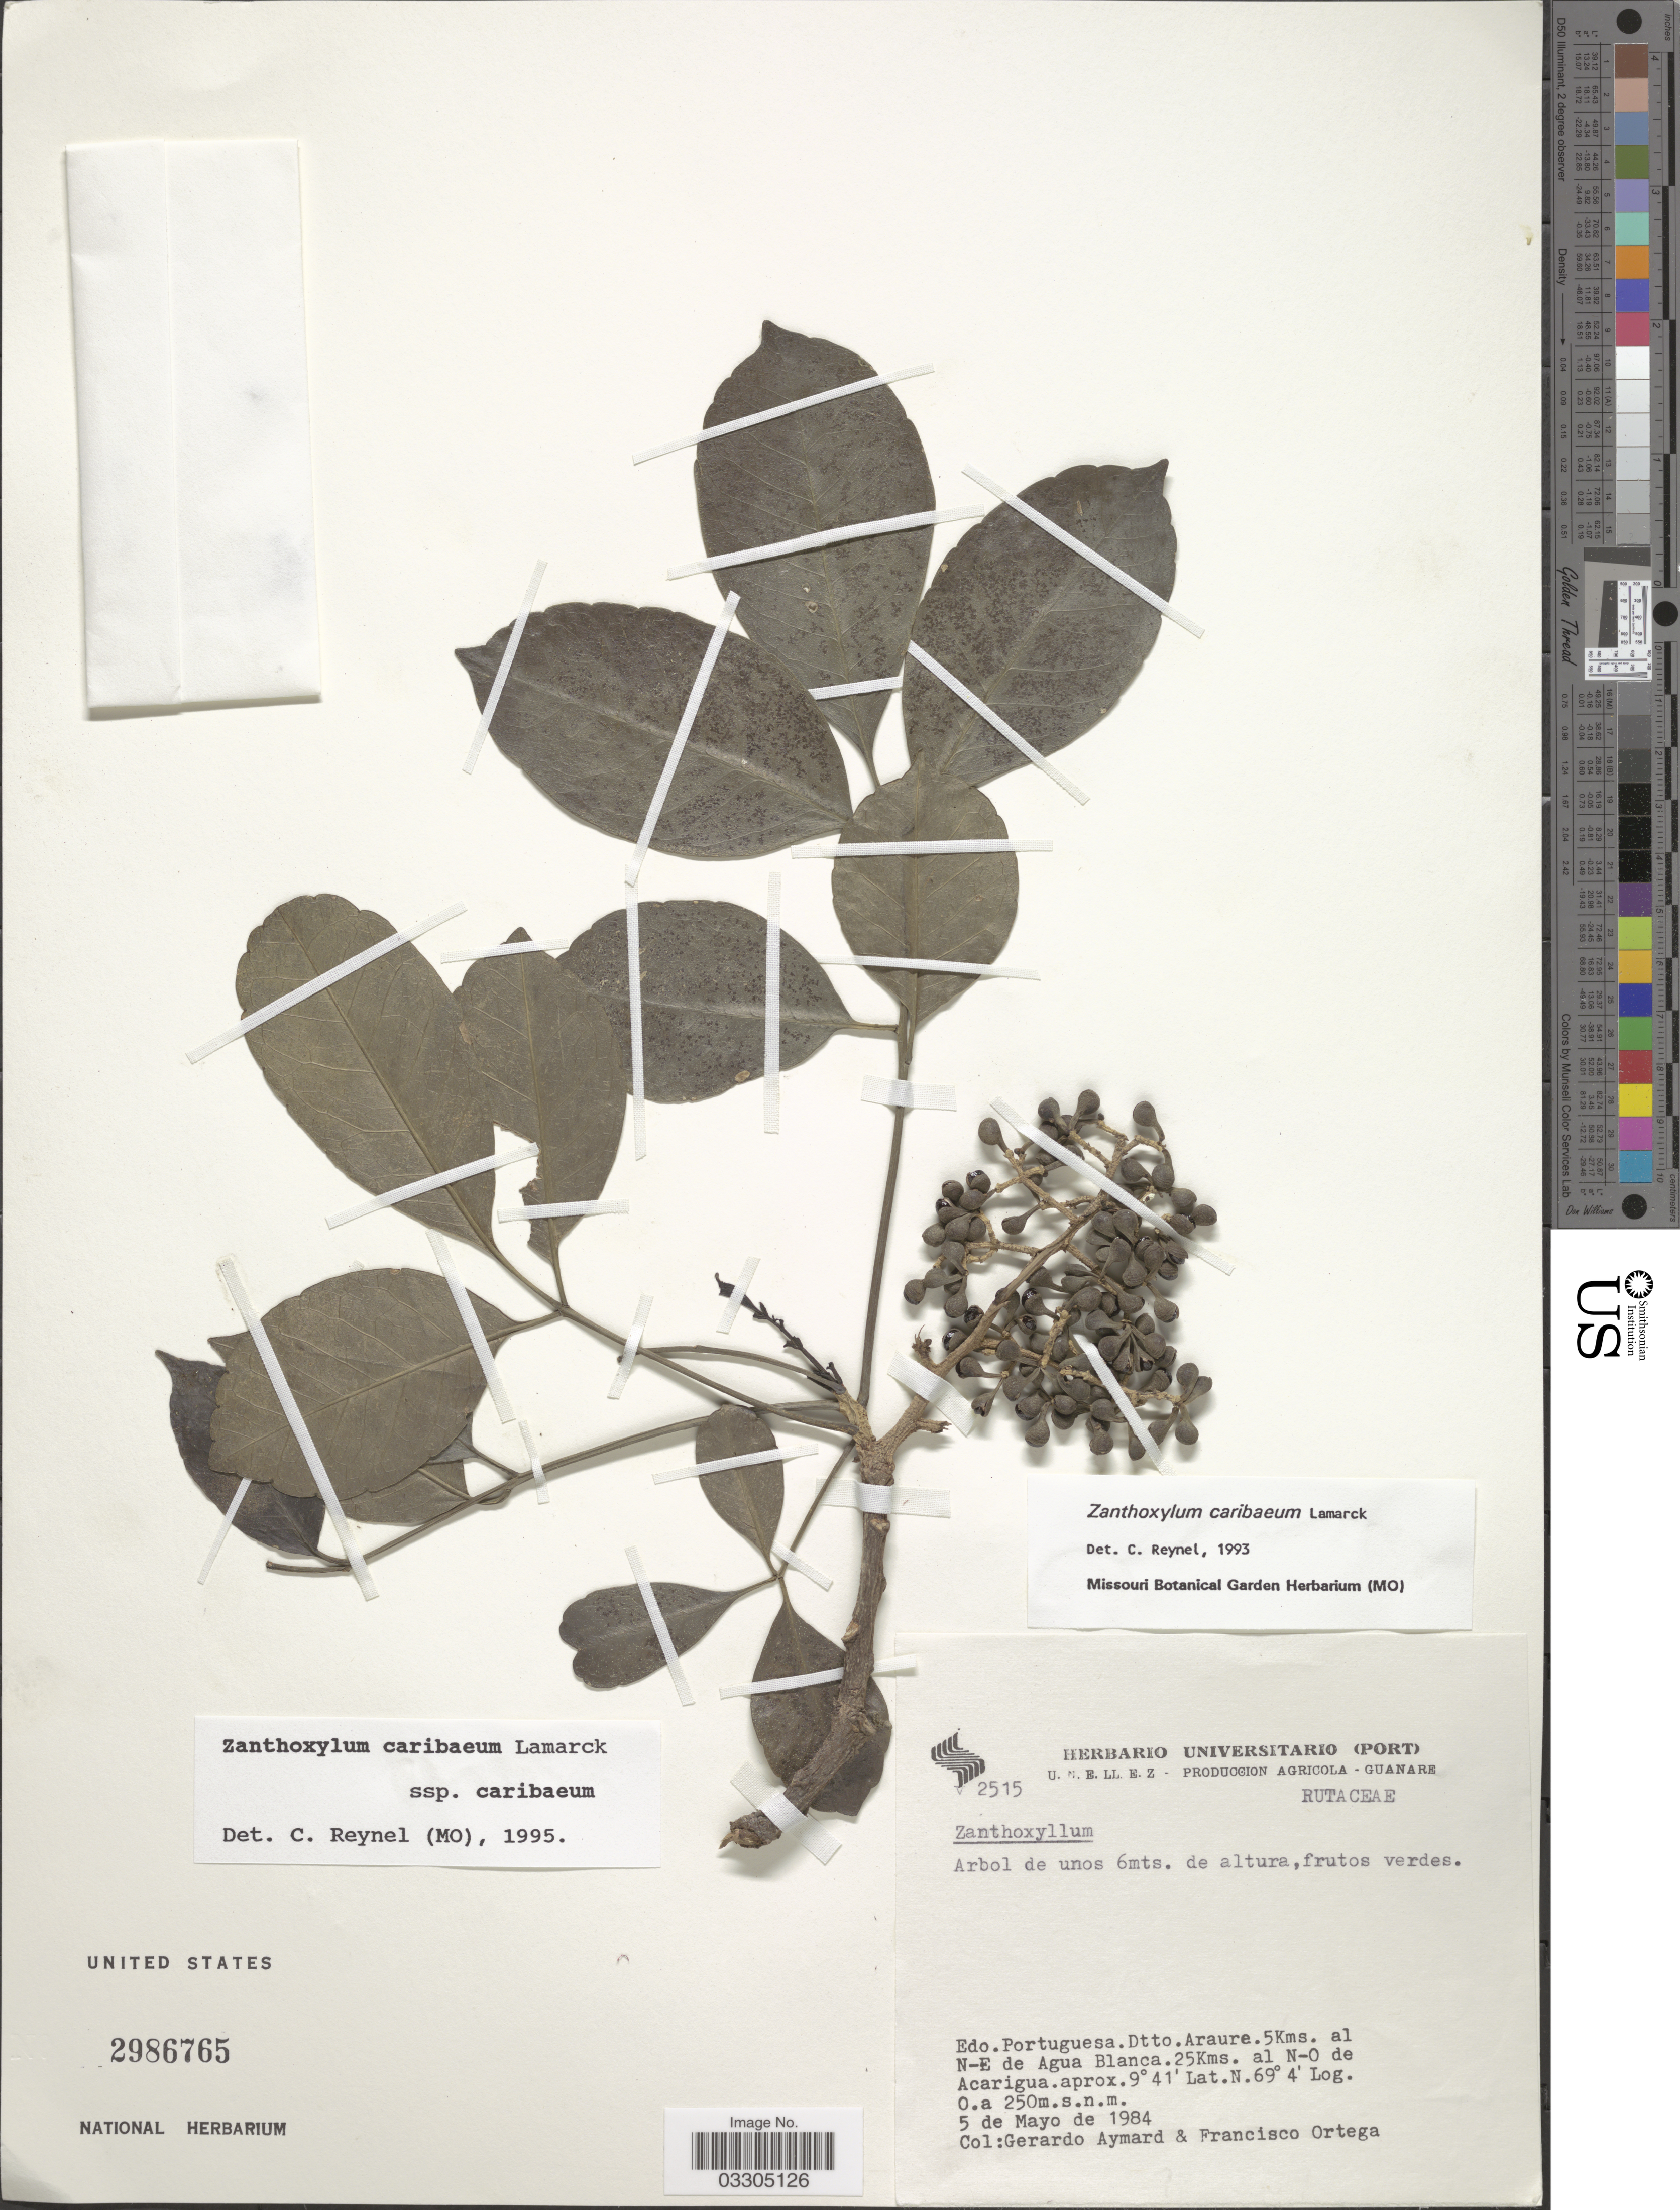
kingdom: Plantae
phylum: Tracheophyta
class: Magnoliopsida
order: Sapindales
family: Rutaceae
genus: Zanthoxylum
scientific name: Zanthoxylum caribaeum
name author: Lam.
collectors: G. A. Aymard & F. J. Ortega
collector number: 2515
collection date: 1984-05-05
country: Venezuela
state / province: Portuguesa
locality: Dtto. Araure. 5Kms. al N-E de Agua Blanca. 25Kms. al N-O de Acarigua.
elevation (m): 250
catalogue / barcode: US 2986765